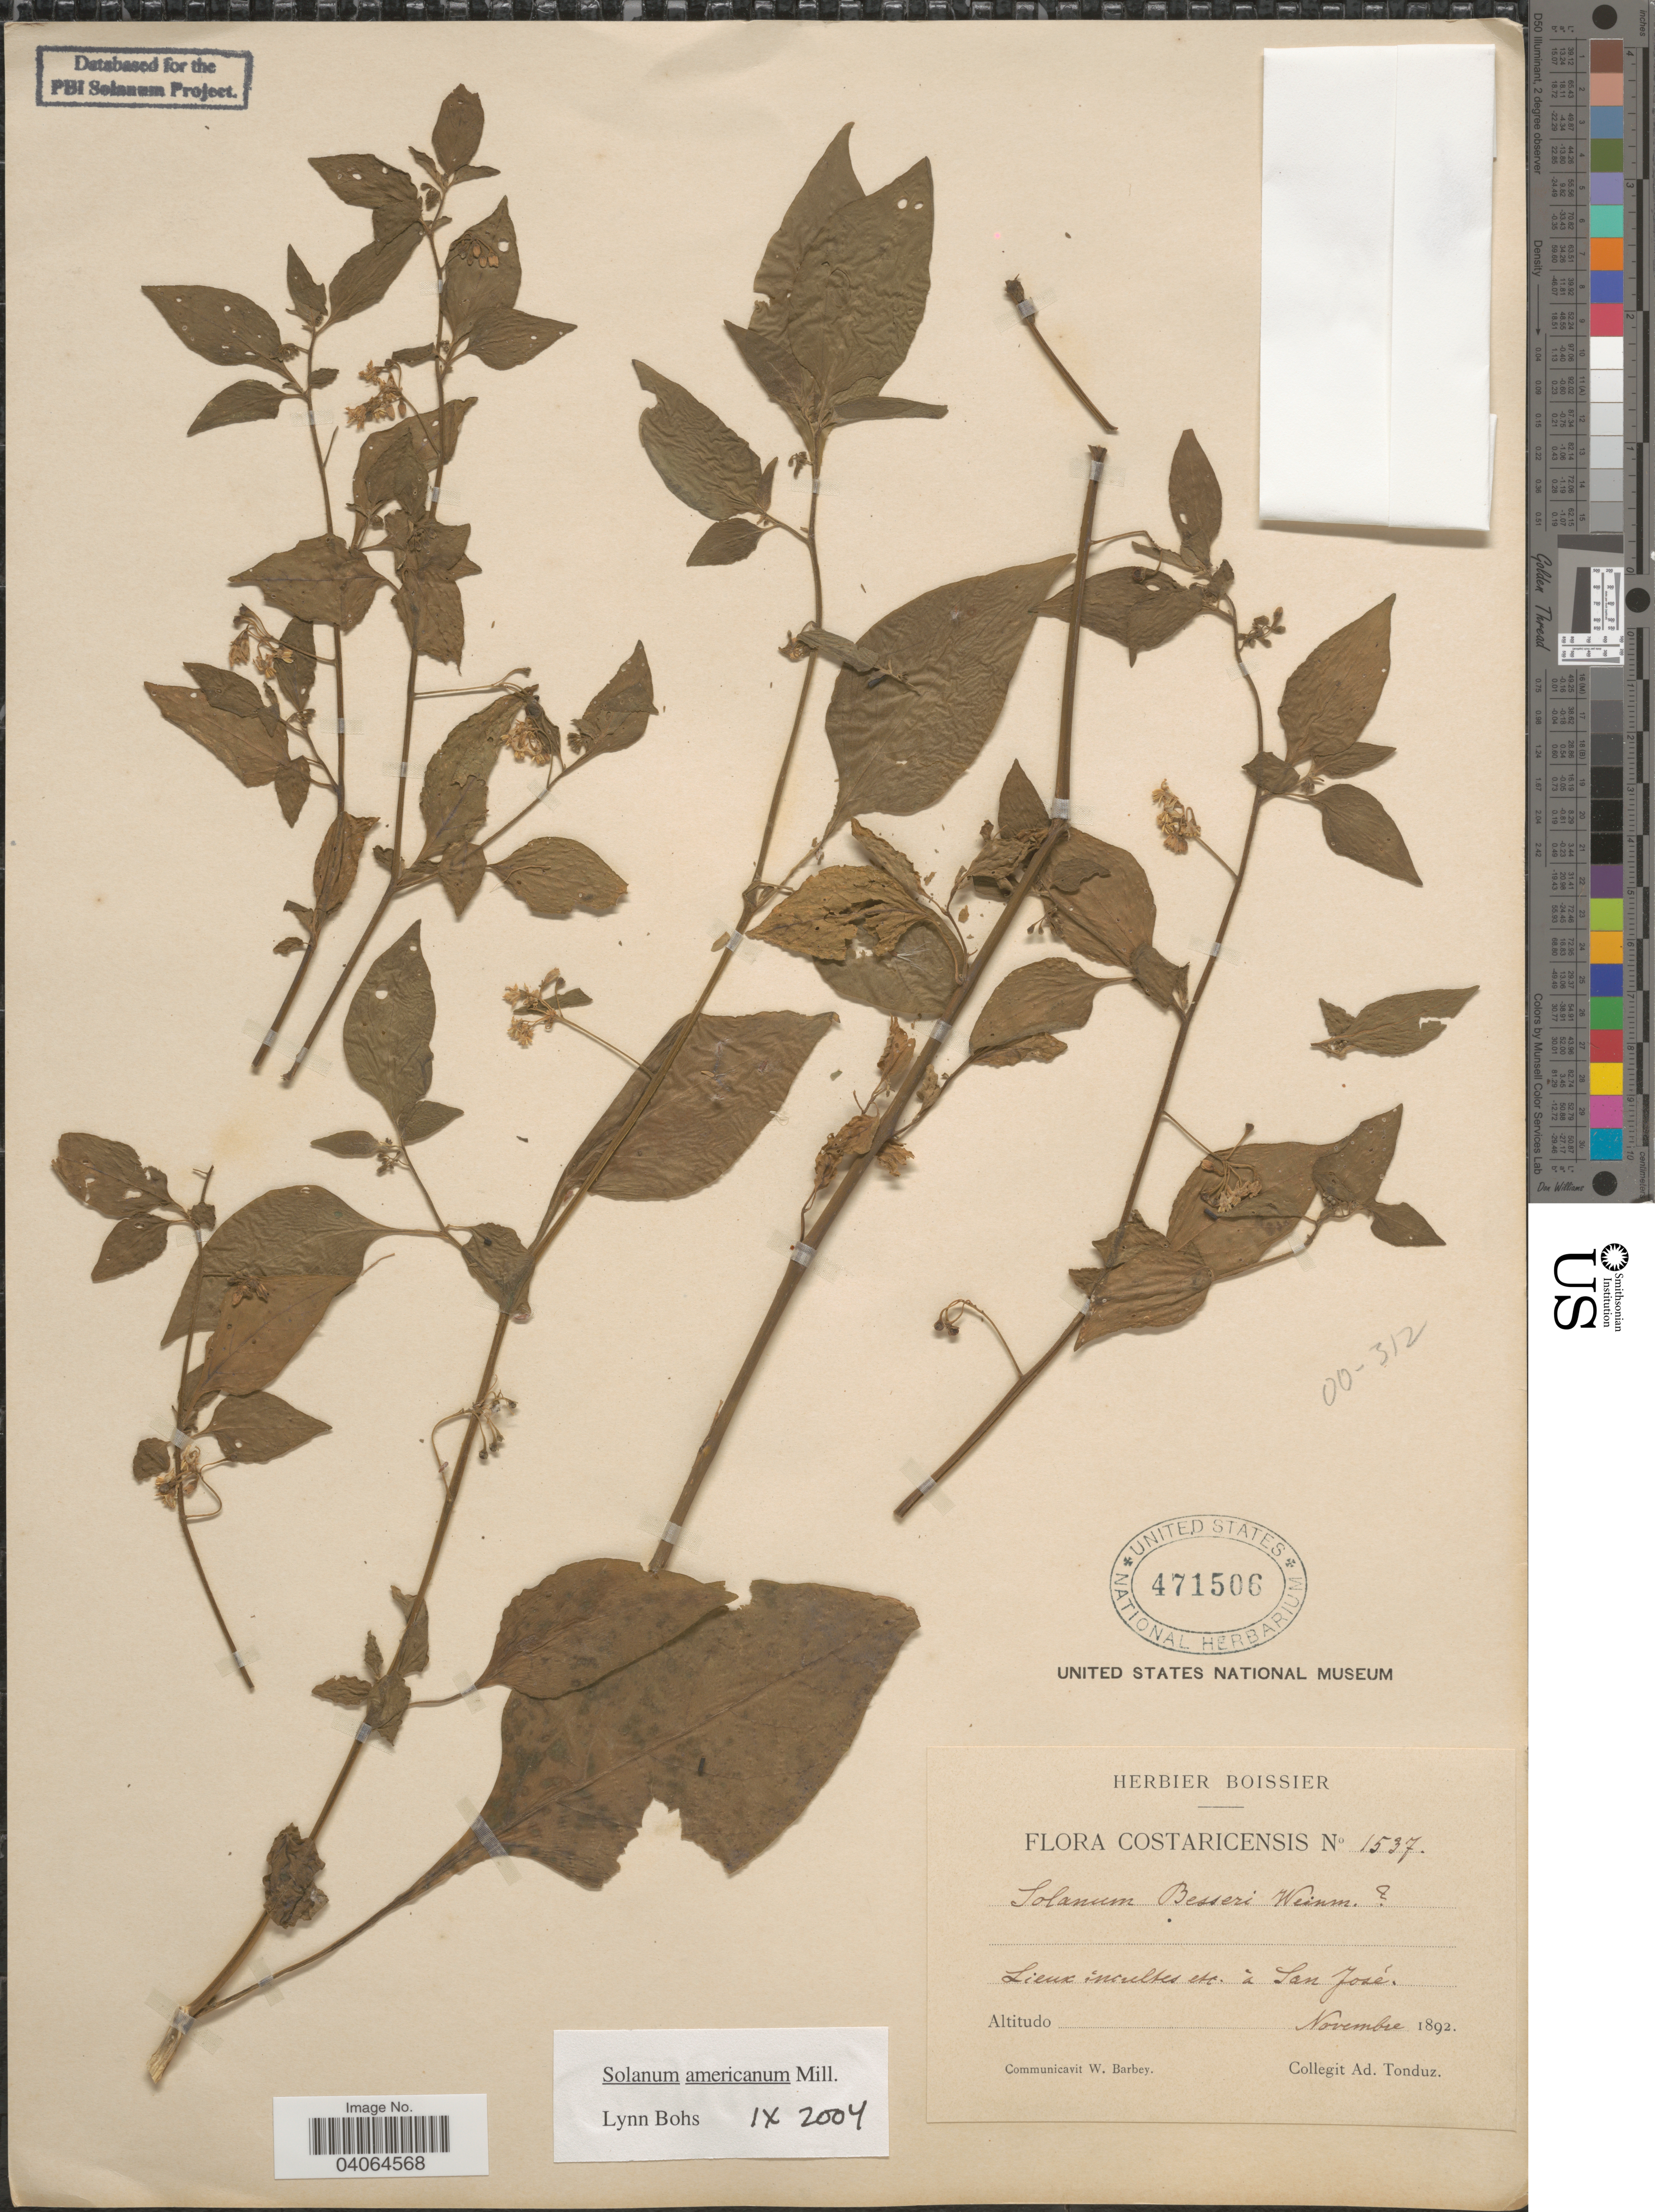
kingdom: Plantae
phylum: Tracheophyta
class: Magnoliopsida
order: Solanales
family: Solanaceae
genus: Solanum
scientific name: Solanum americanum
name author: Mill.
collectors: A. Tonduz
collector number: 1537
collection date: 1892-11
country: Costa Rica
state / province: San José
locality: Lieux incultes etc. à San José.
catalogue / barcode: US 471506